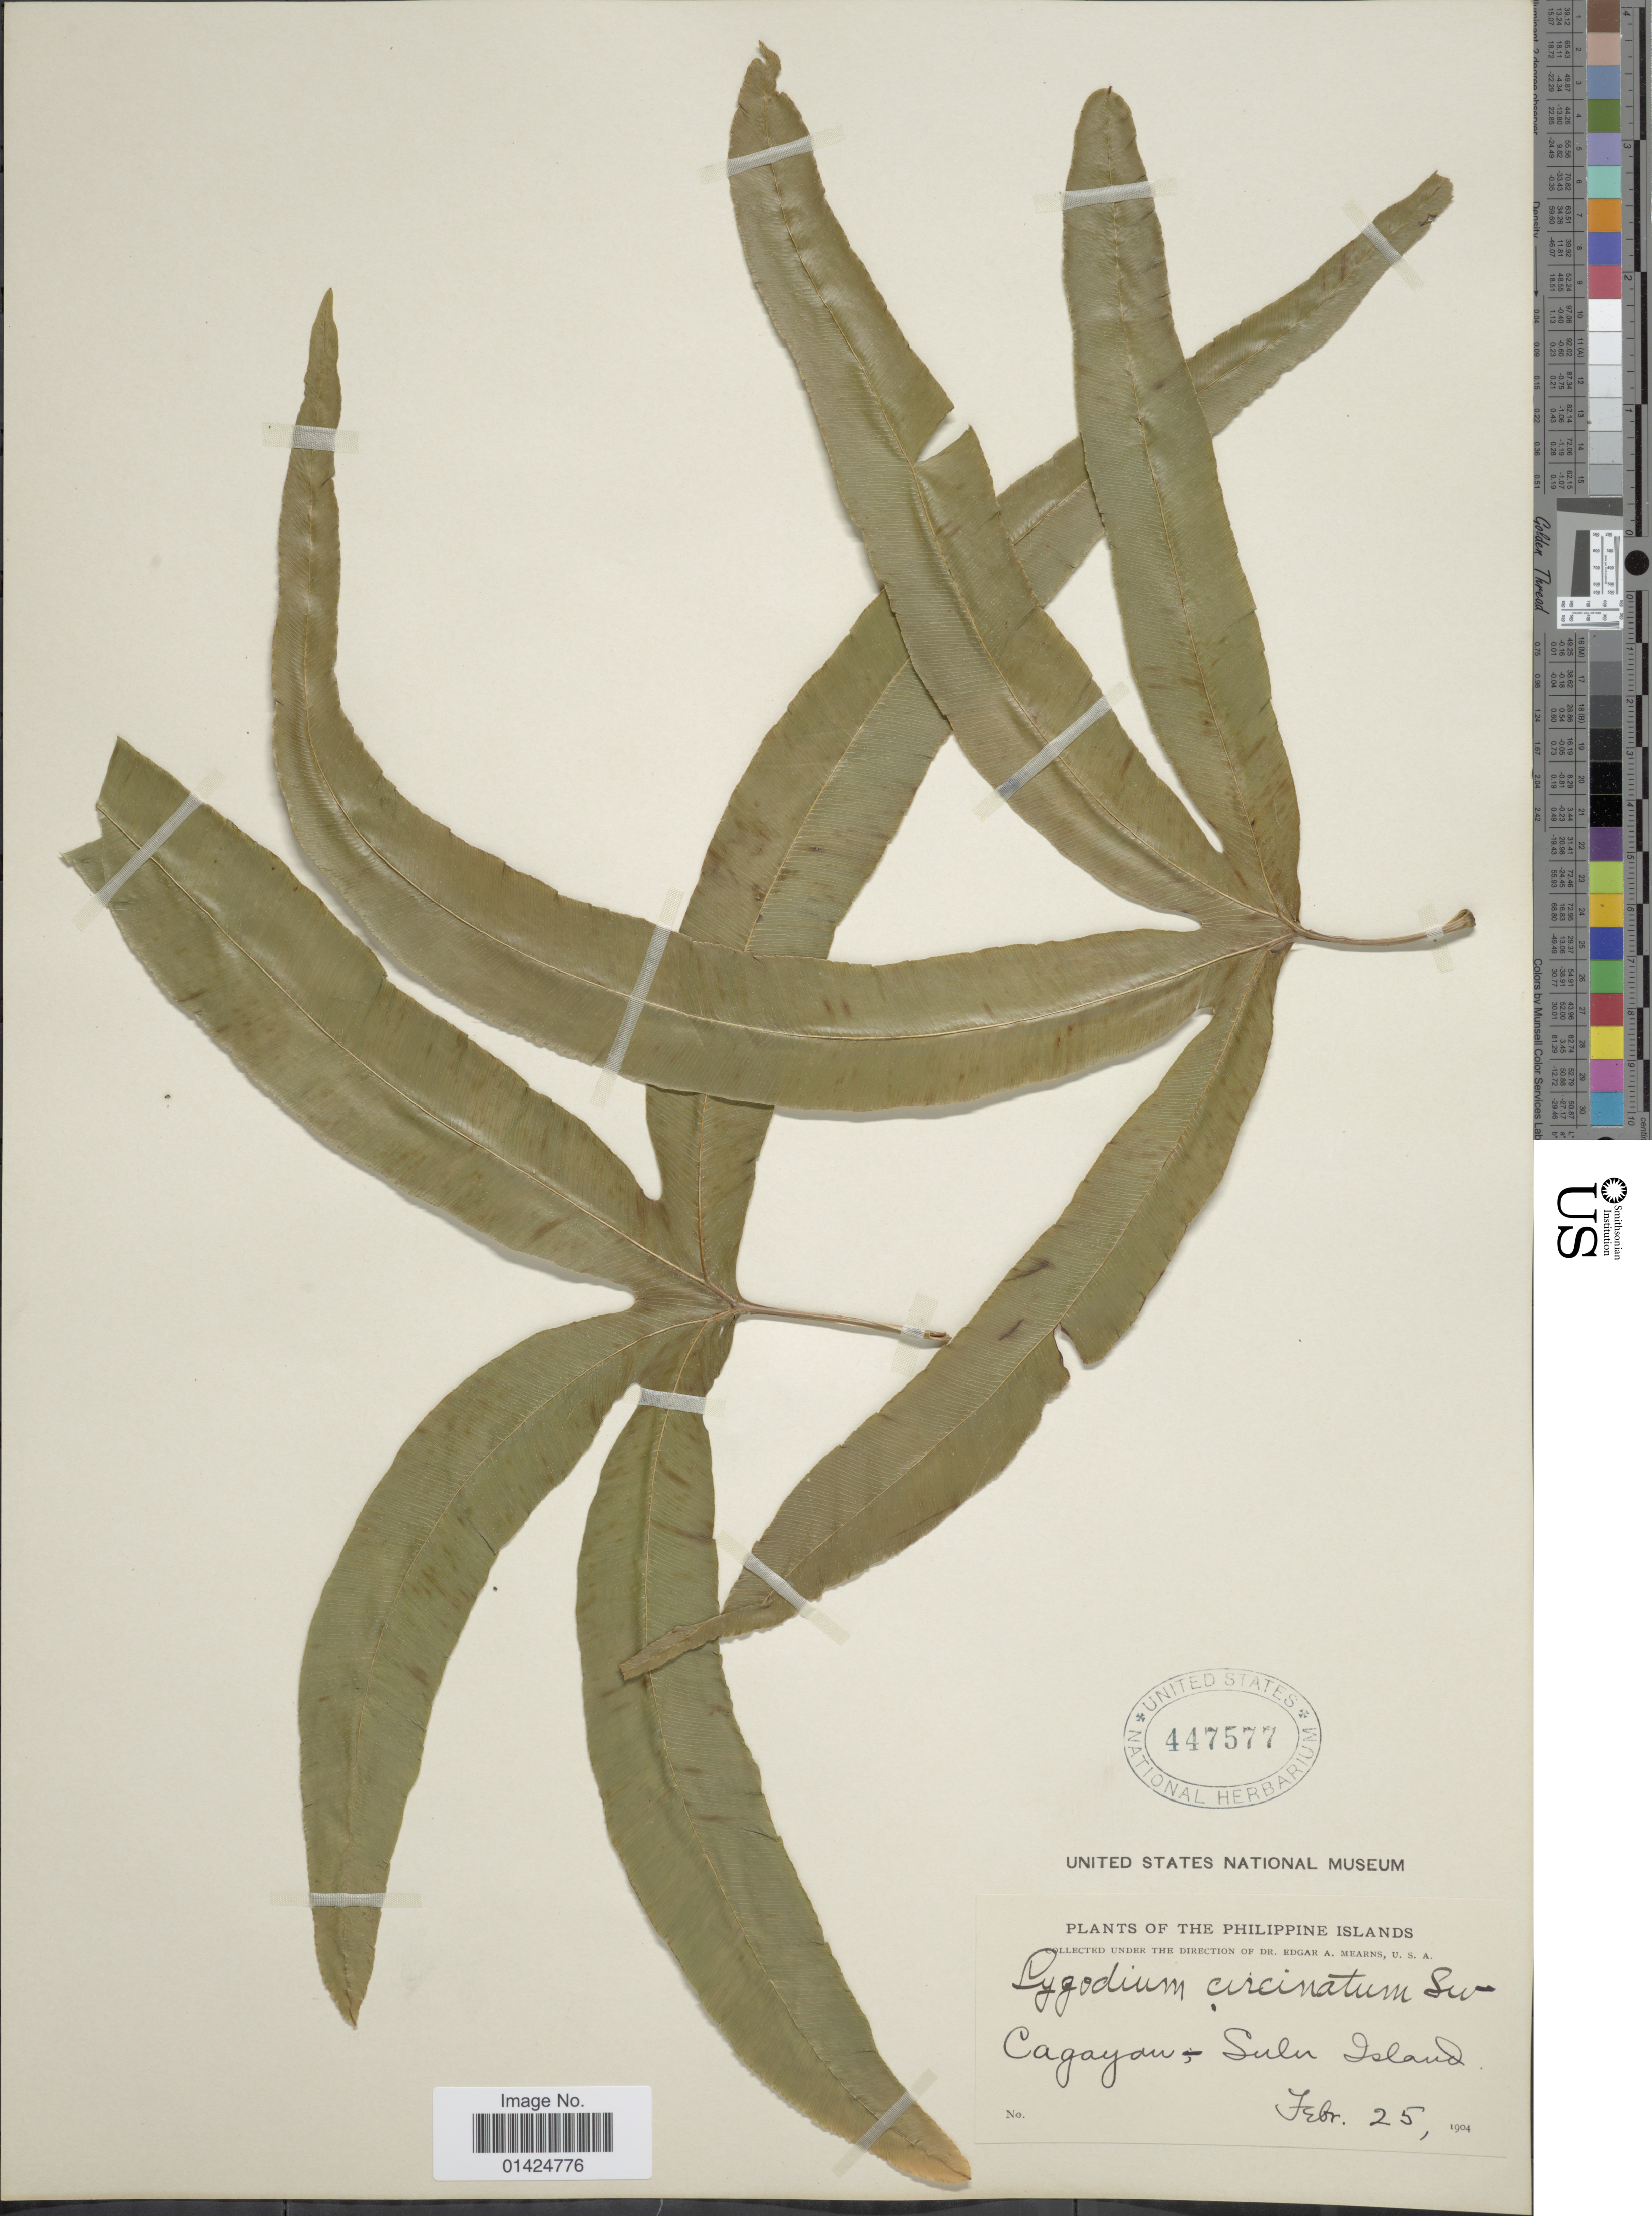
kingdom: Plantae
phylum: Tracheophyta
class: Polypodiopsida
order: Schizaeales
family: Lygodiaceae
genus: Lygodium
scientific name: Lygodium circinnatum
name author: (Burm. f.) Sw.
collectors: E. A. Mearns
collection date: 1904-02-25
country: Philippines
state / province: Muslim Mindanao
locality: Cagayan-Sulu Island.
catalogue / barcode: US 447577